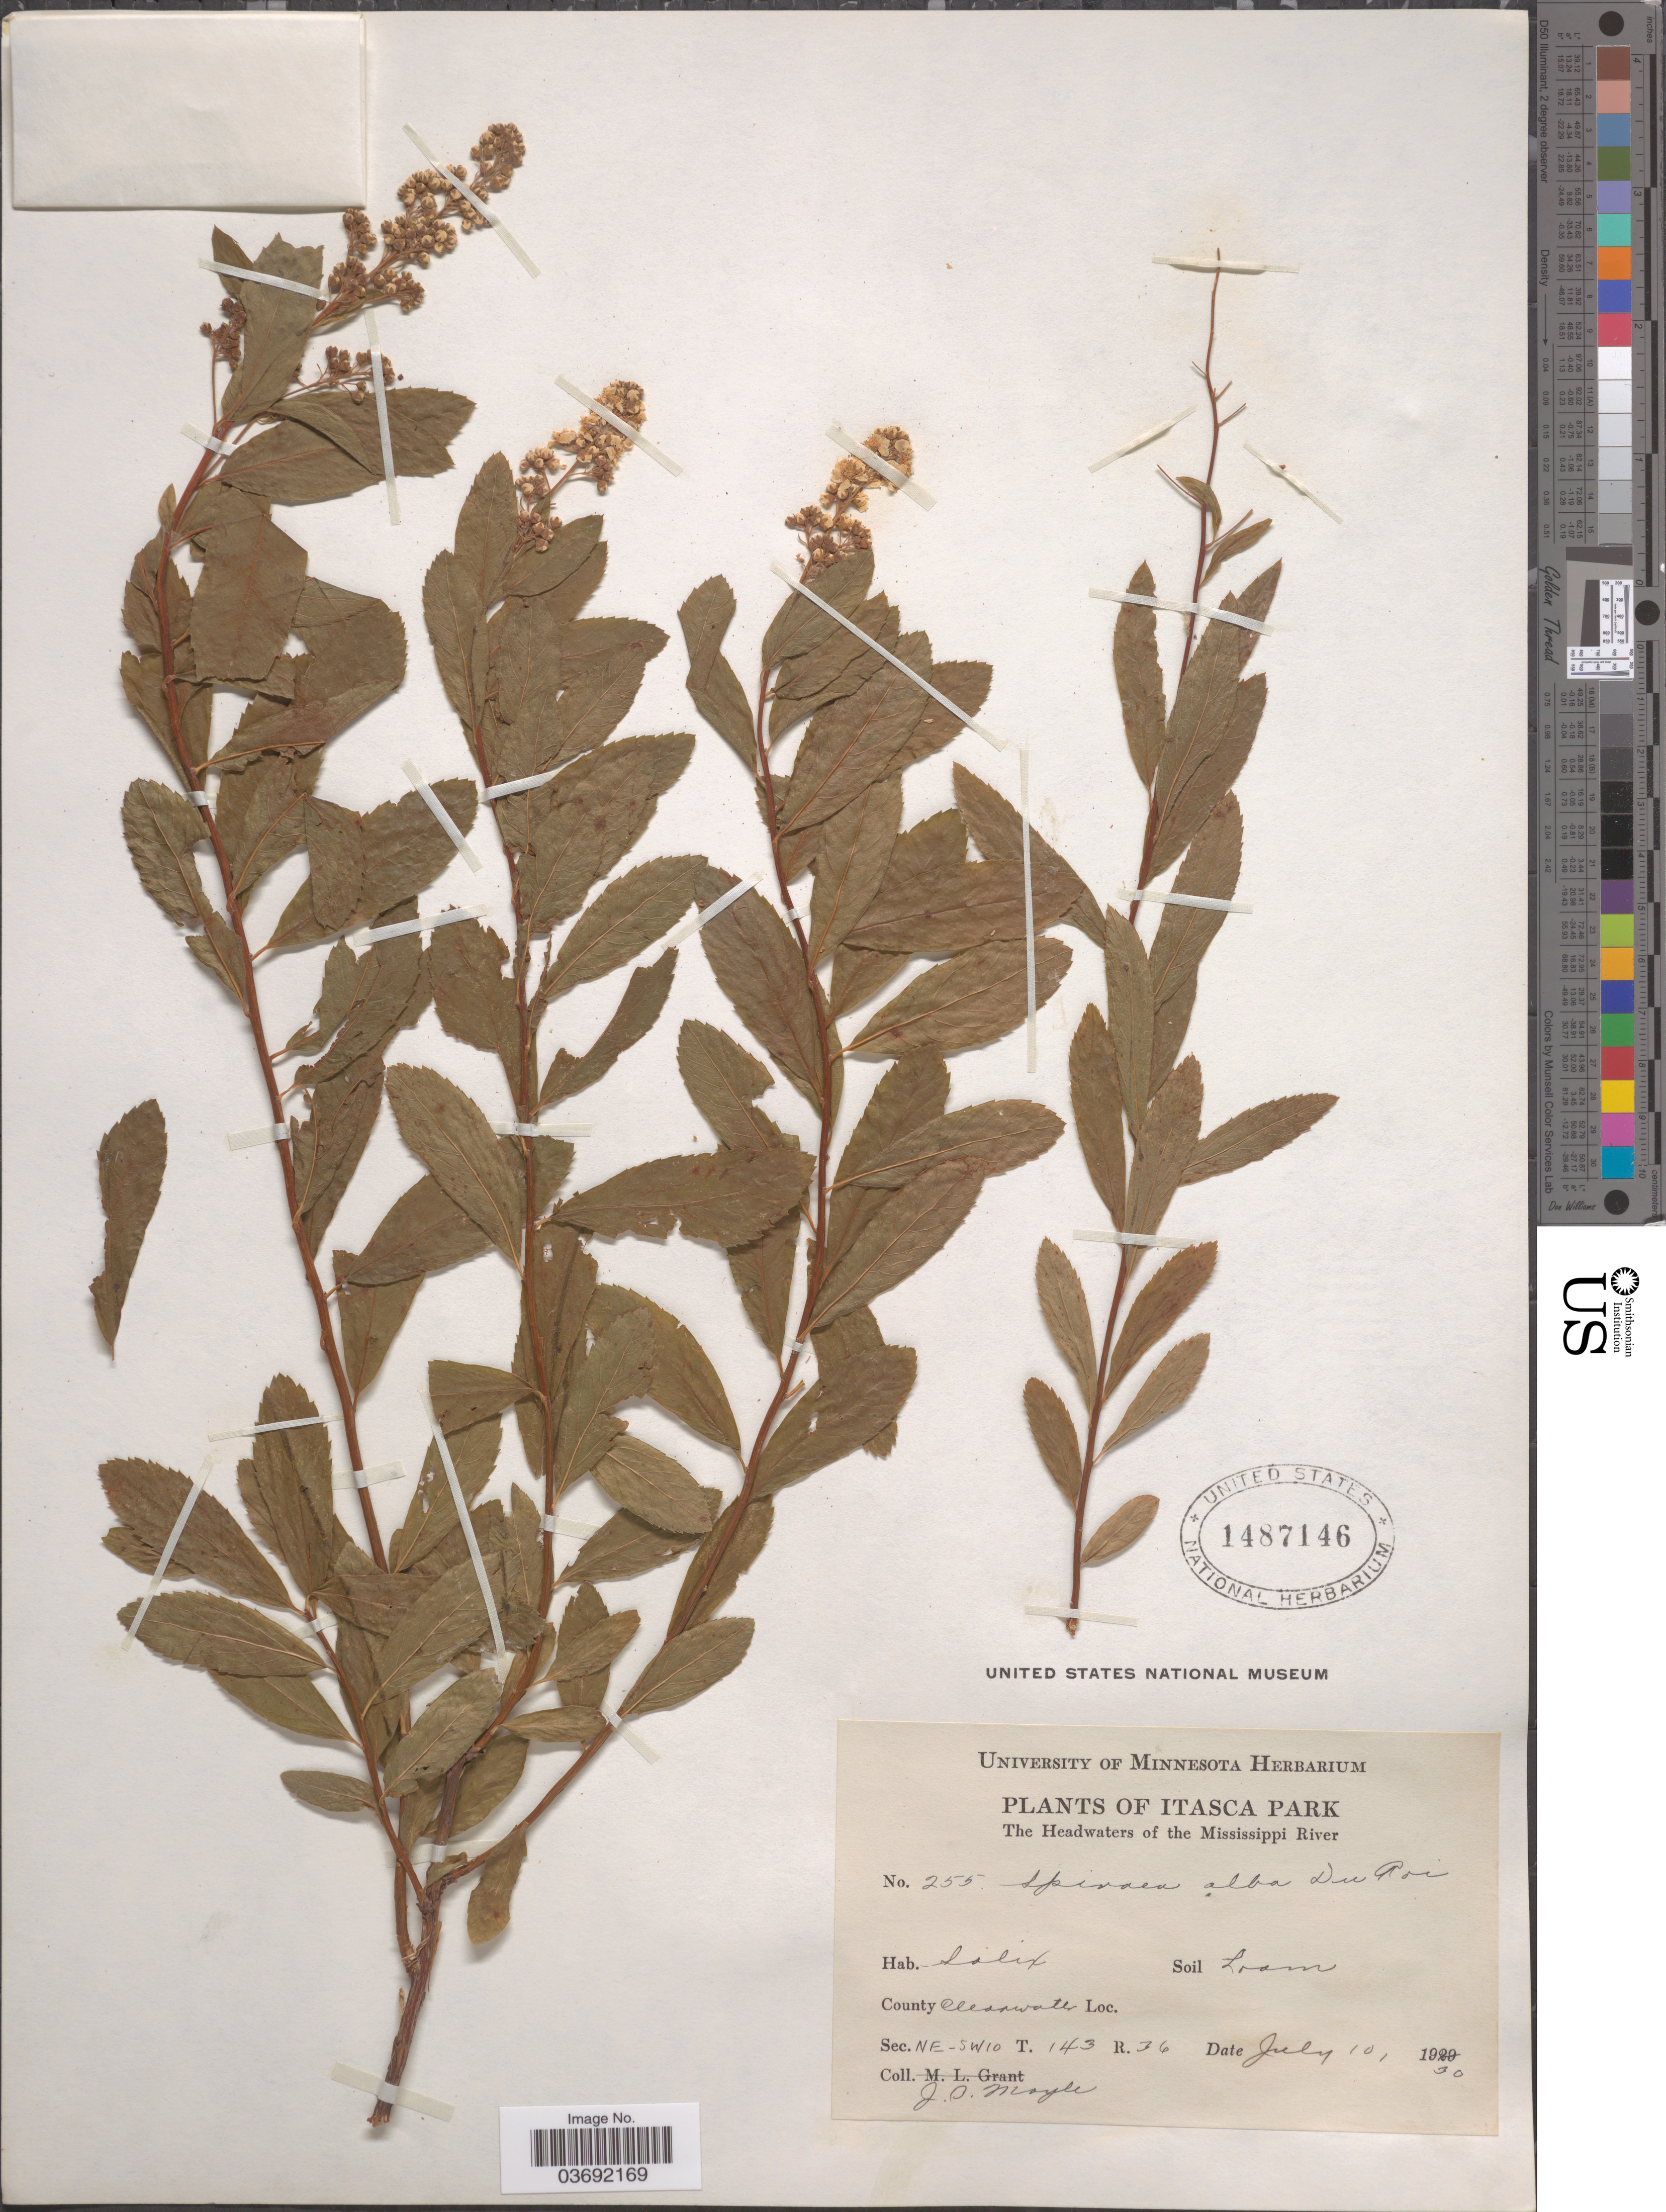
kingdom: Plantae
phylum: Tracheophyta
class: Magnoliopsida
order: Rosales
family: Rosaceae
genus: Spiraea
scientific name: Spiraea alba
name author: Du Roi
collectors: J. Moyle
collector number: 255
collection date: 1930-07-10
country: United States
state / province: Minnesota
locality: Itasca Park. The Headwaters of the Mississippi River. County Clearwater. Sec. NE-SW10 T. 143 R. 36.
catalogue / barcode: US 1487146